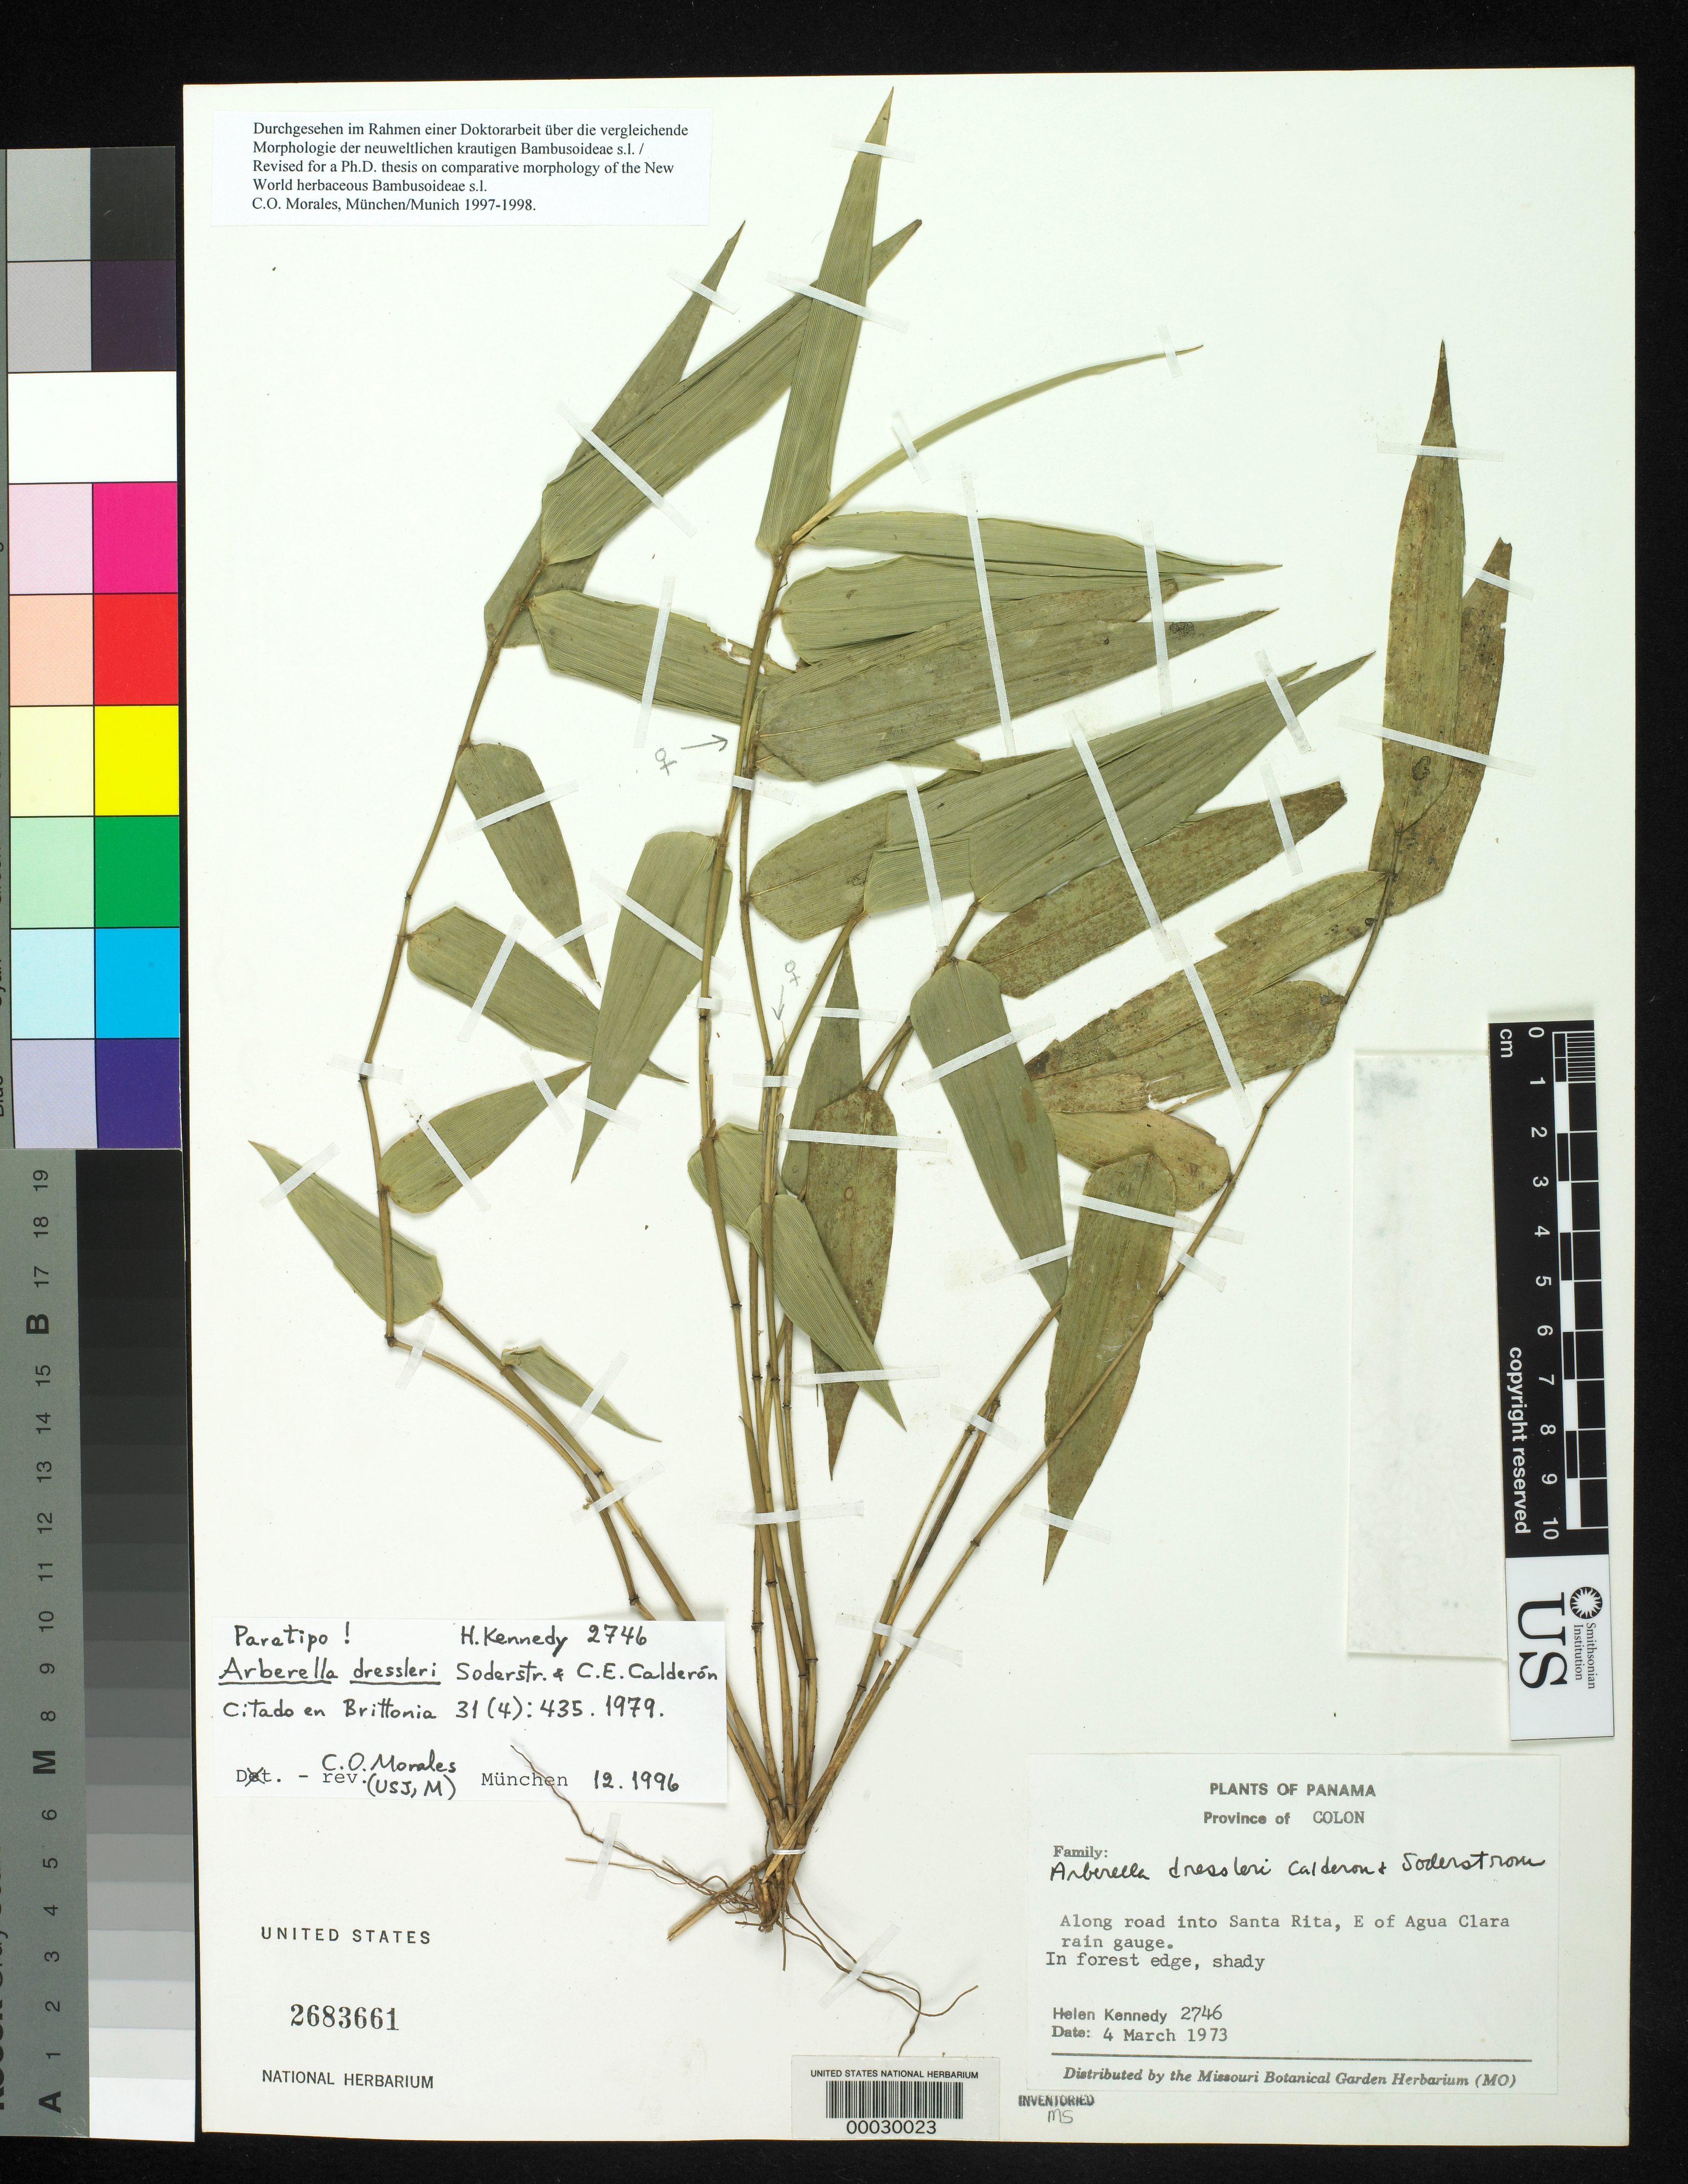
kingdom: Plantae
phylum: Tracheophyta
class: Liliopsida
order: Poales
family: Poaceae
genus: Arberella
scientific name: Arberella dressleri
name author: C. E. Calderón & Soderstr.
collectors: H. Kennedy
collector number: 2746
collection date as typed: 04 Mar 1973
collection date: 1973-03-04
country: Panama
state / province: Colón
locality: Santa Rita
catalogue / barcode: US 2683661